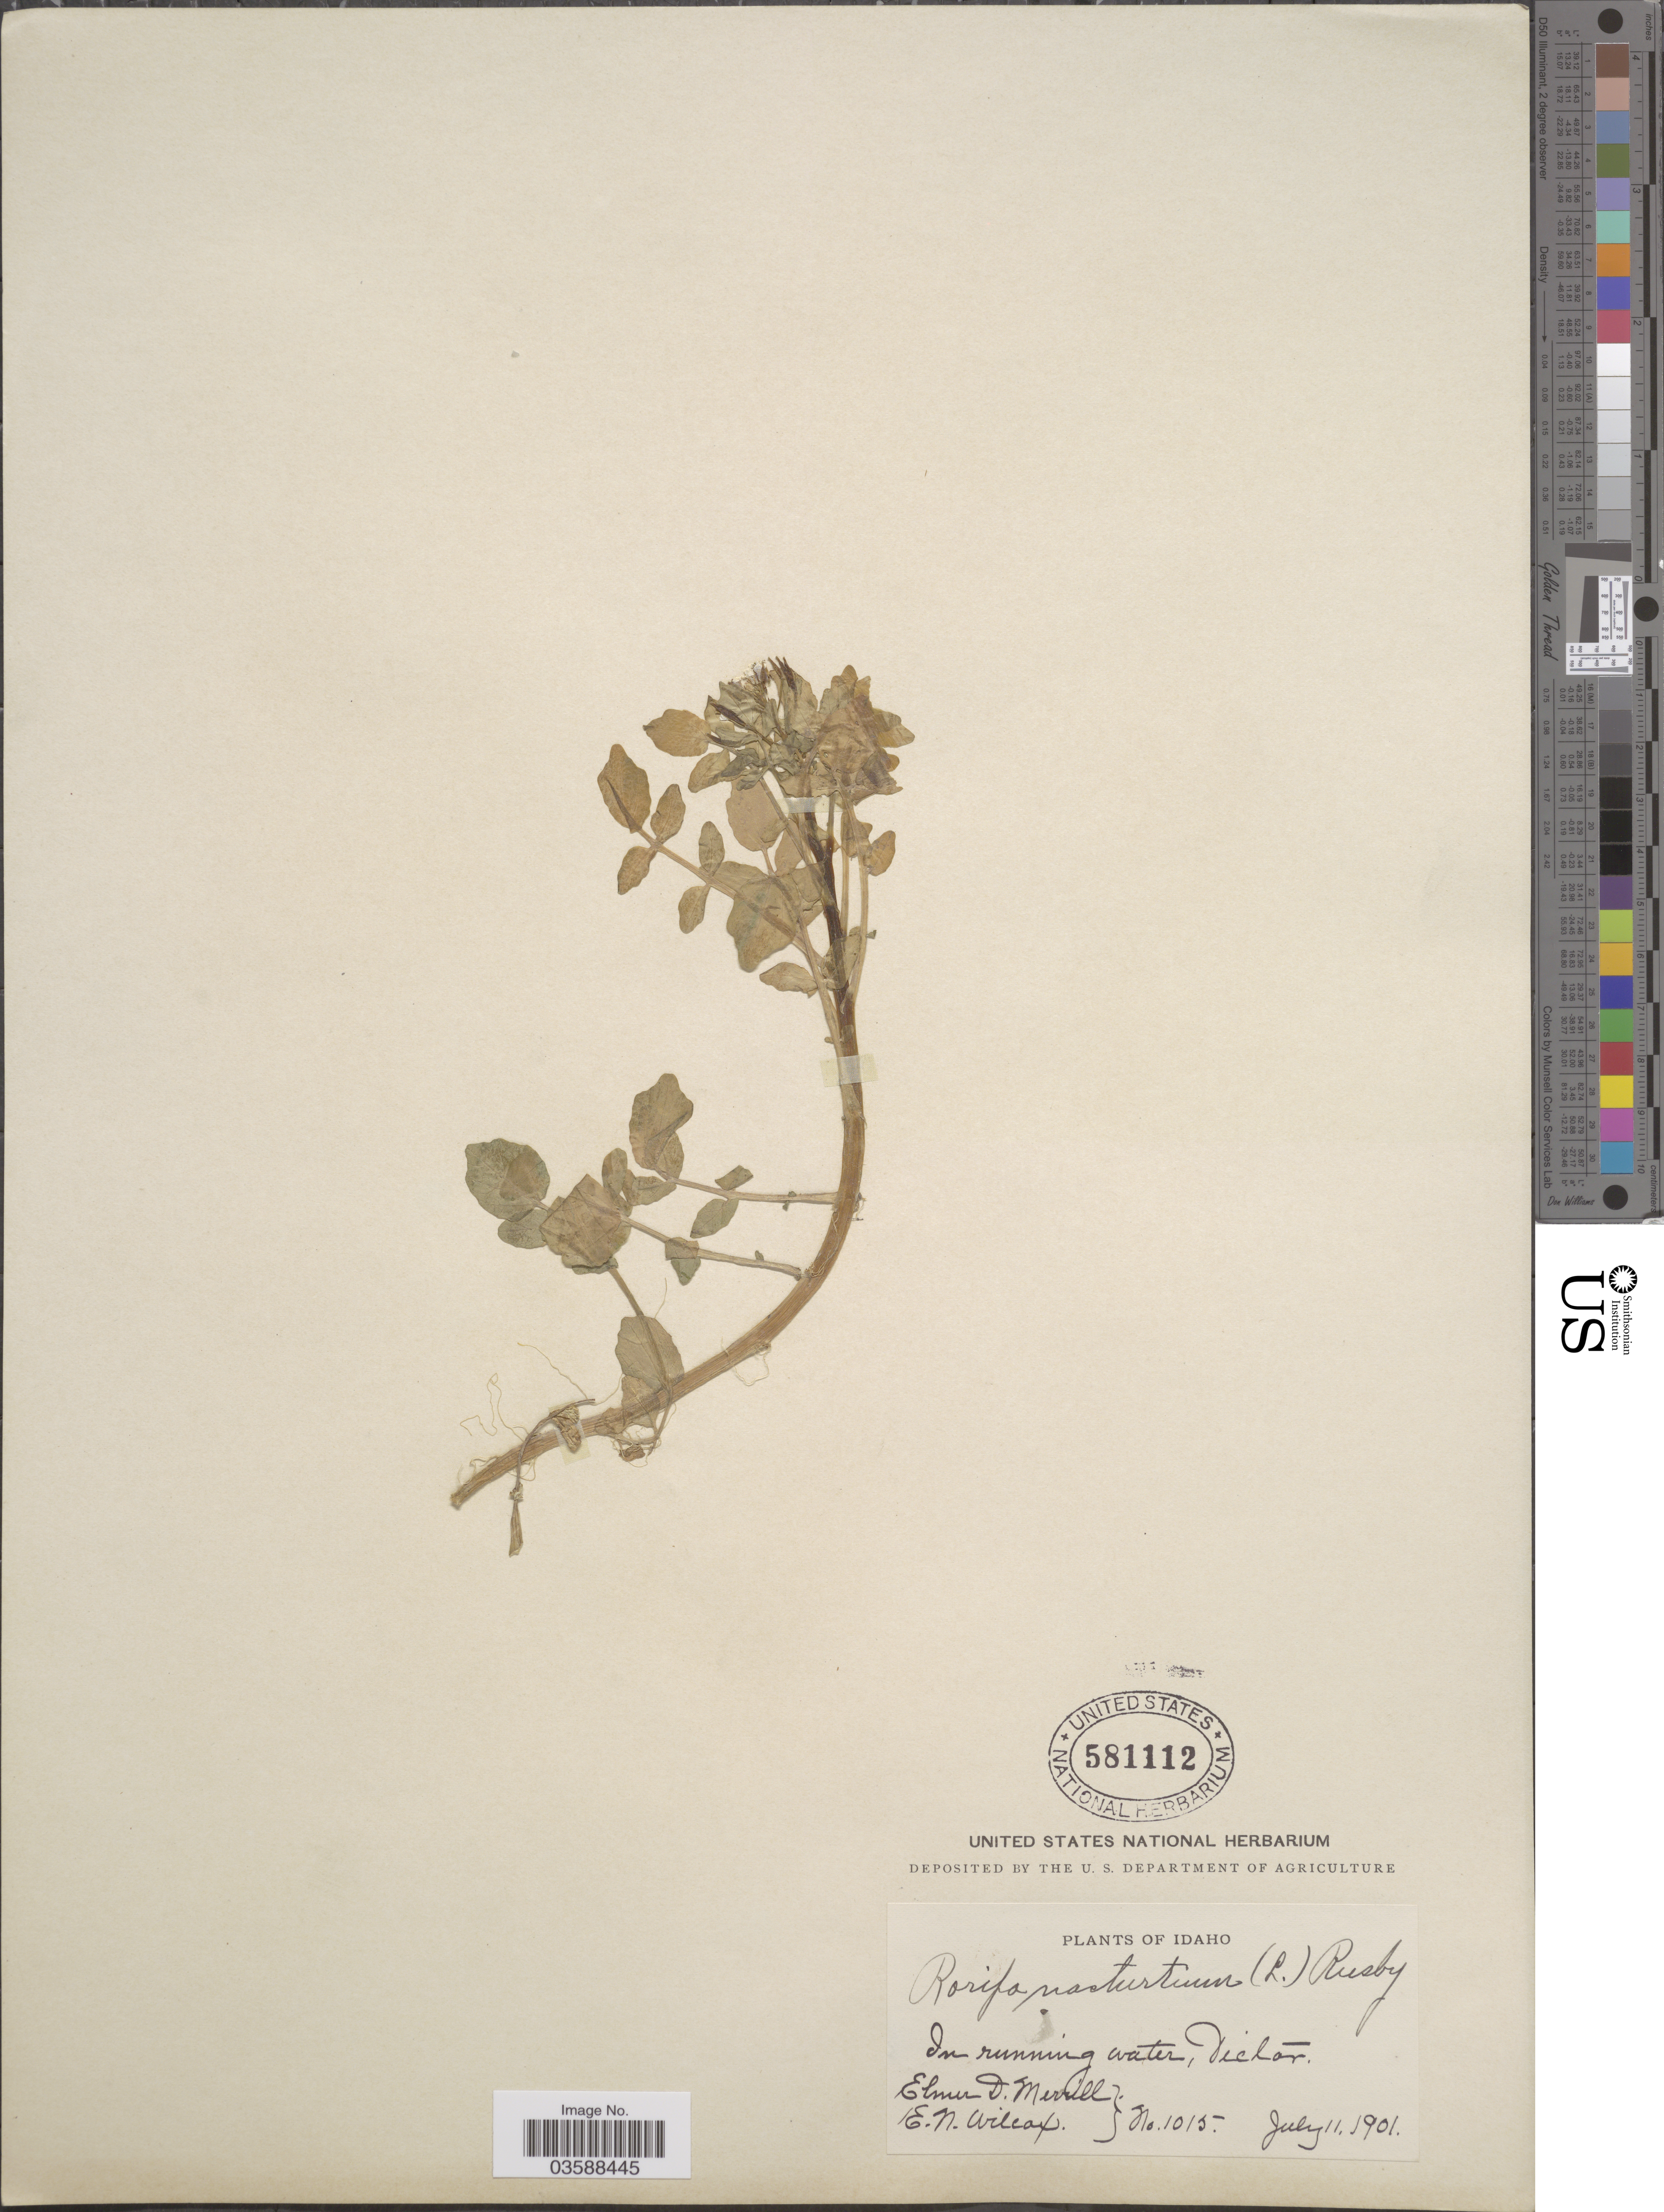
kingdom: Plantae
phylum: Tracheophyta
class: Magnoliopsida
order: Brassicales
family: Brassicaceae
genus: Nasturtium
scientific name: Nasturtium officinale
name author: R. Br.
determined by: Strong, M. T., (US), Smithsonian Institution - National Museum of Natural History (UNITED STATES)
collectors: E. D. Merrill & E. Wilcox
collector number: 1015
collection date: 1901-07-11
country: United States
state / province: Idaho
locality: In running water, Viclor.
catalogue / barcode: US 581112